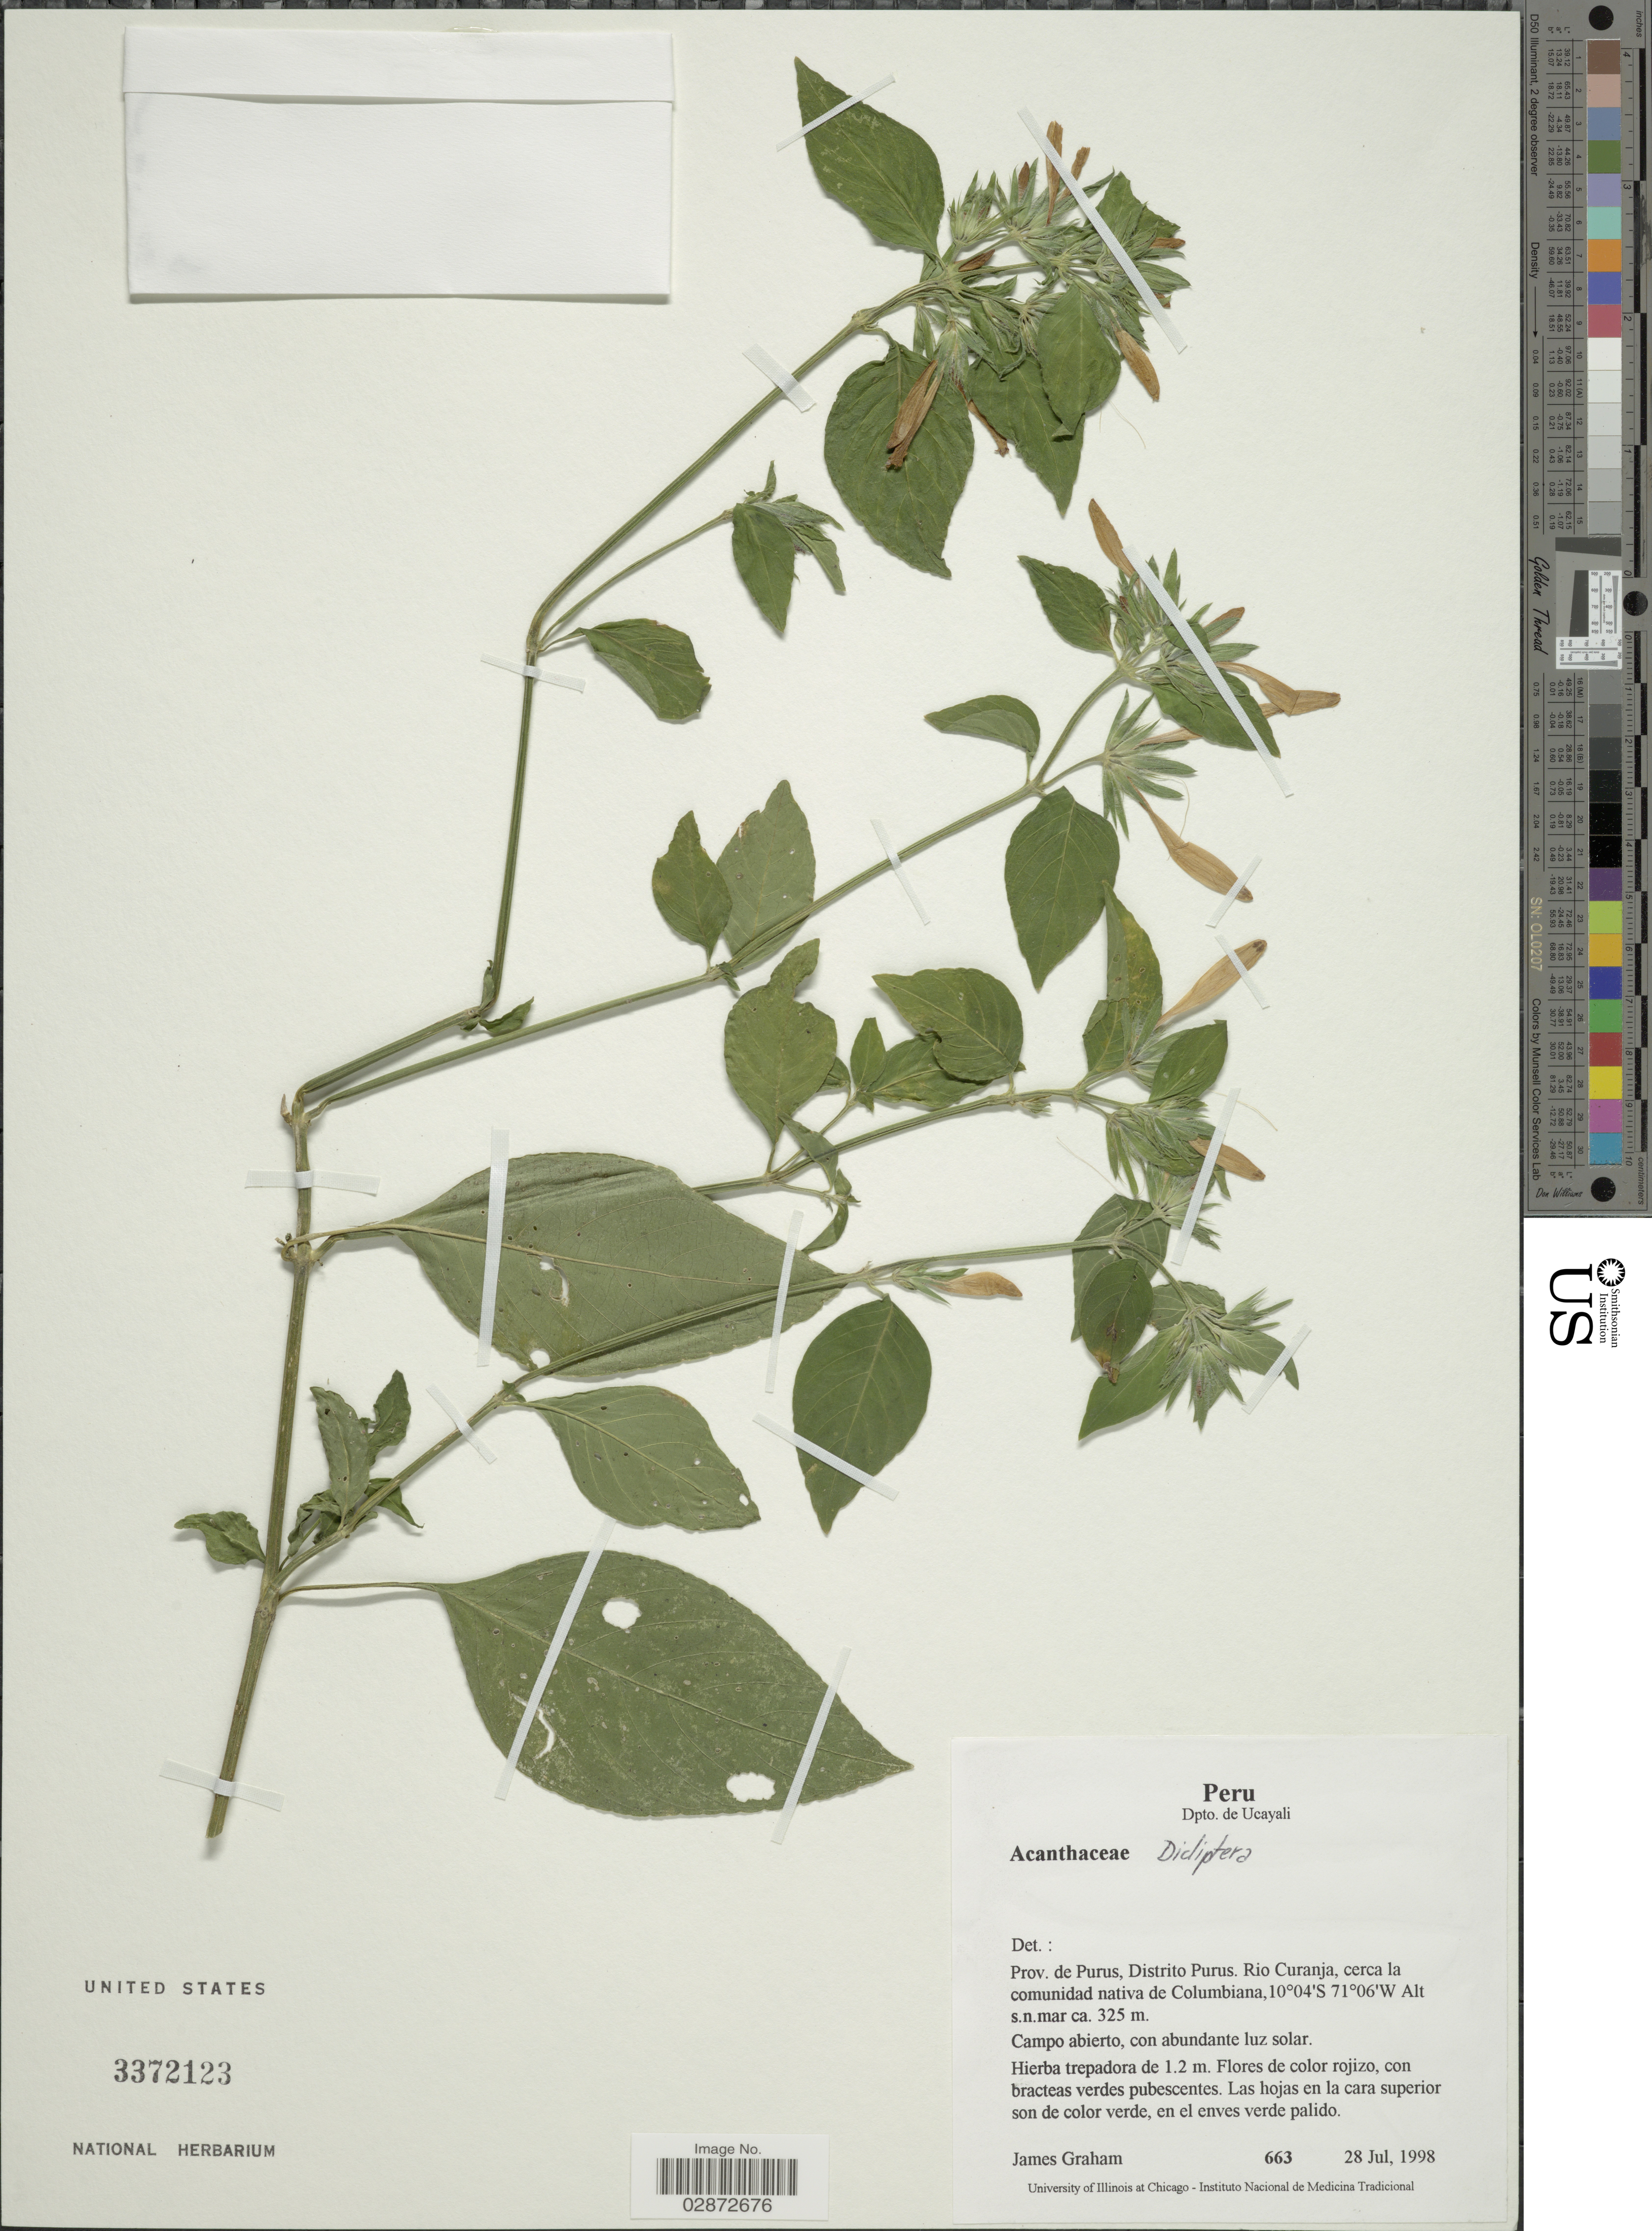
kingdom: Plantae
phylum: Tracheophyta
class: Magnoliopsida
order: Lamiales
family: Acanthaceae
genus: Dicliptera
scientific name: Dicliptera sp.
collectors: J. Graham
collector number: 663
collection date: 1998-07-28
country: Peru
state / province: Ucayali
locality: Dpto. de Ucayali, Prov. de Purus, Distrito Purus, Rio Curanja, cerca la comunidad nativa de Columbiana.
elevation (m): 325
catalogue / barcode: US 3372123